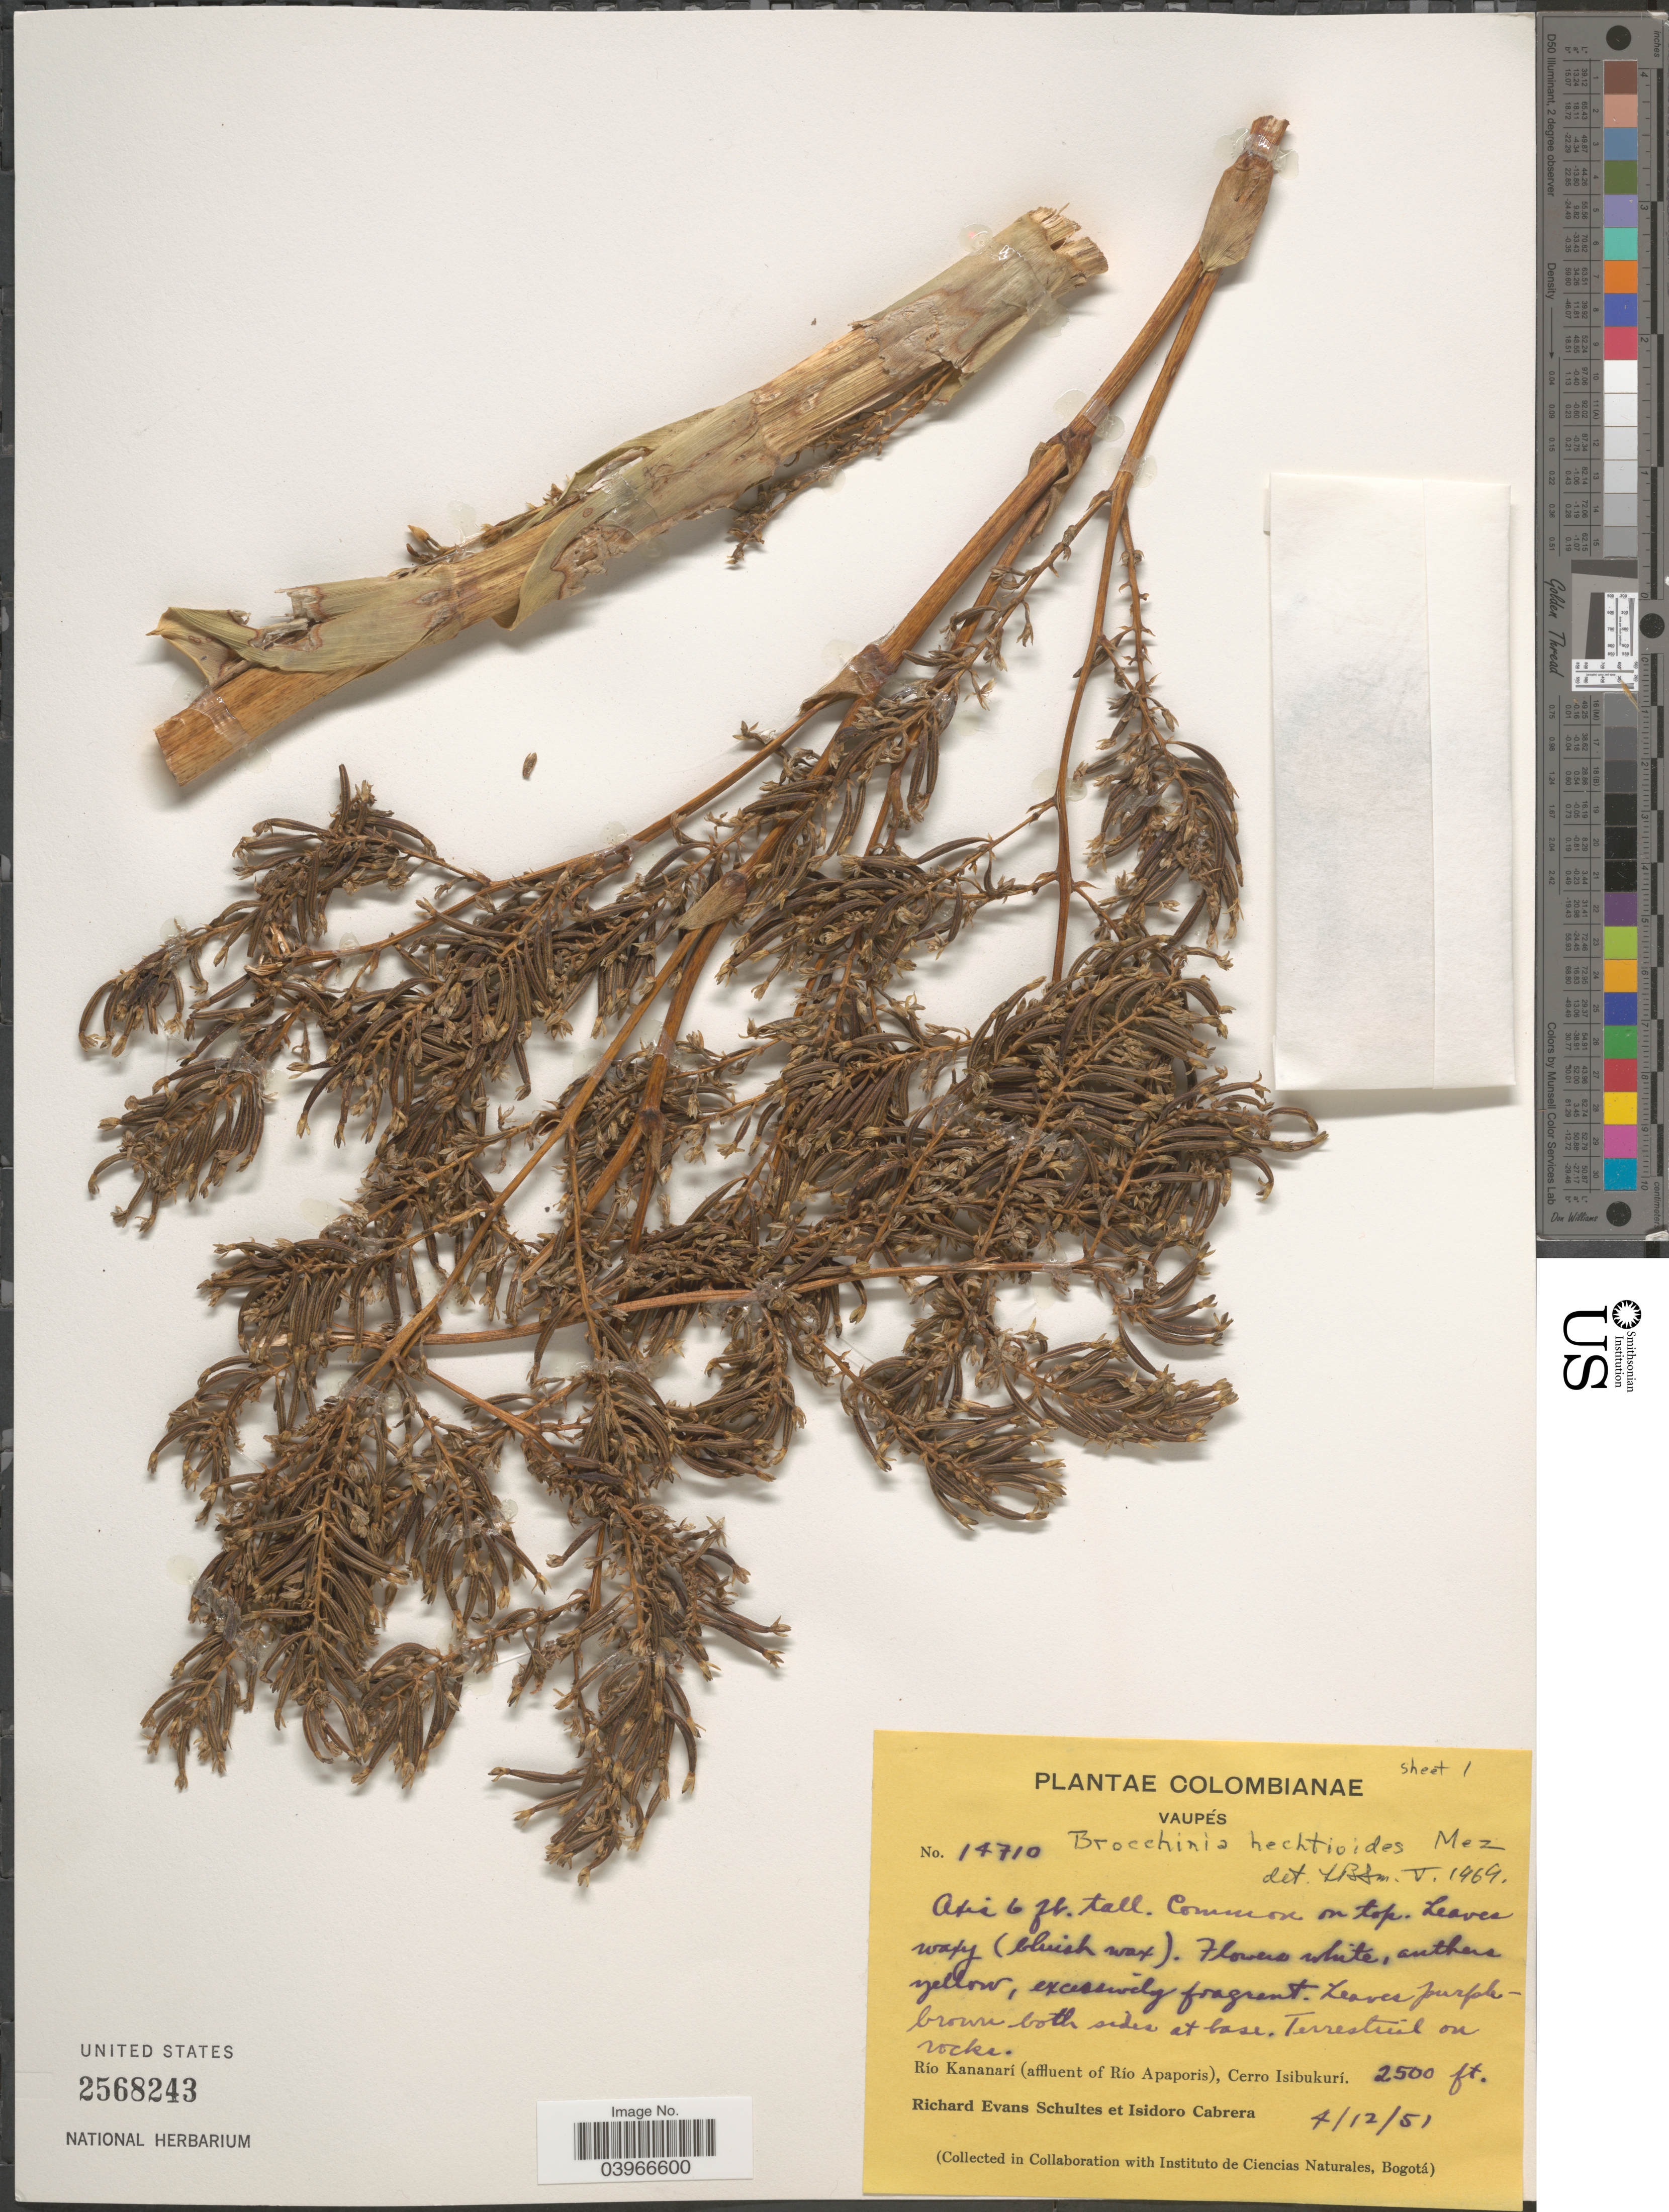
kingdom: Plantae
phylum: Tracheophyta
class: Liliopsida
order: Poales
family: Bromeliaceae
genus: Brocchinia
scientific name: Brocchinia hechtioides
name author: Mez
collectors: R. E. Schultes & I. Cabrera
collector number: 14710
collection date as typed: Transcribed d/m/y: 4/12/51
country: Colombia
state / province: Vaupés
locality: Río Kananarí (aflluent of Río Apaporis), Cerro Isibukuri.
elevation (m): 762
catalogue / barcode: US 2568243